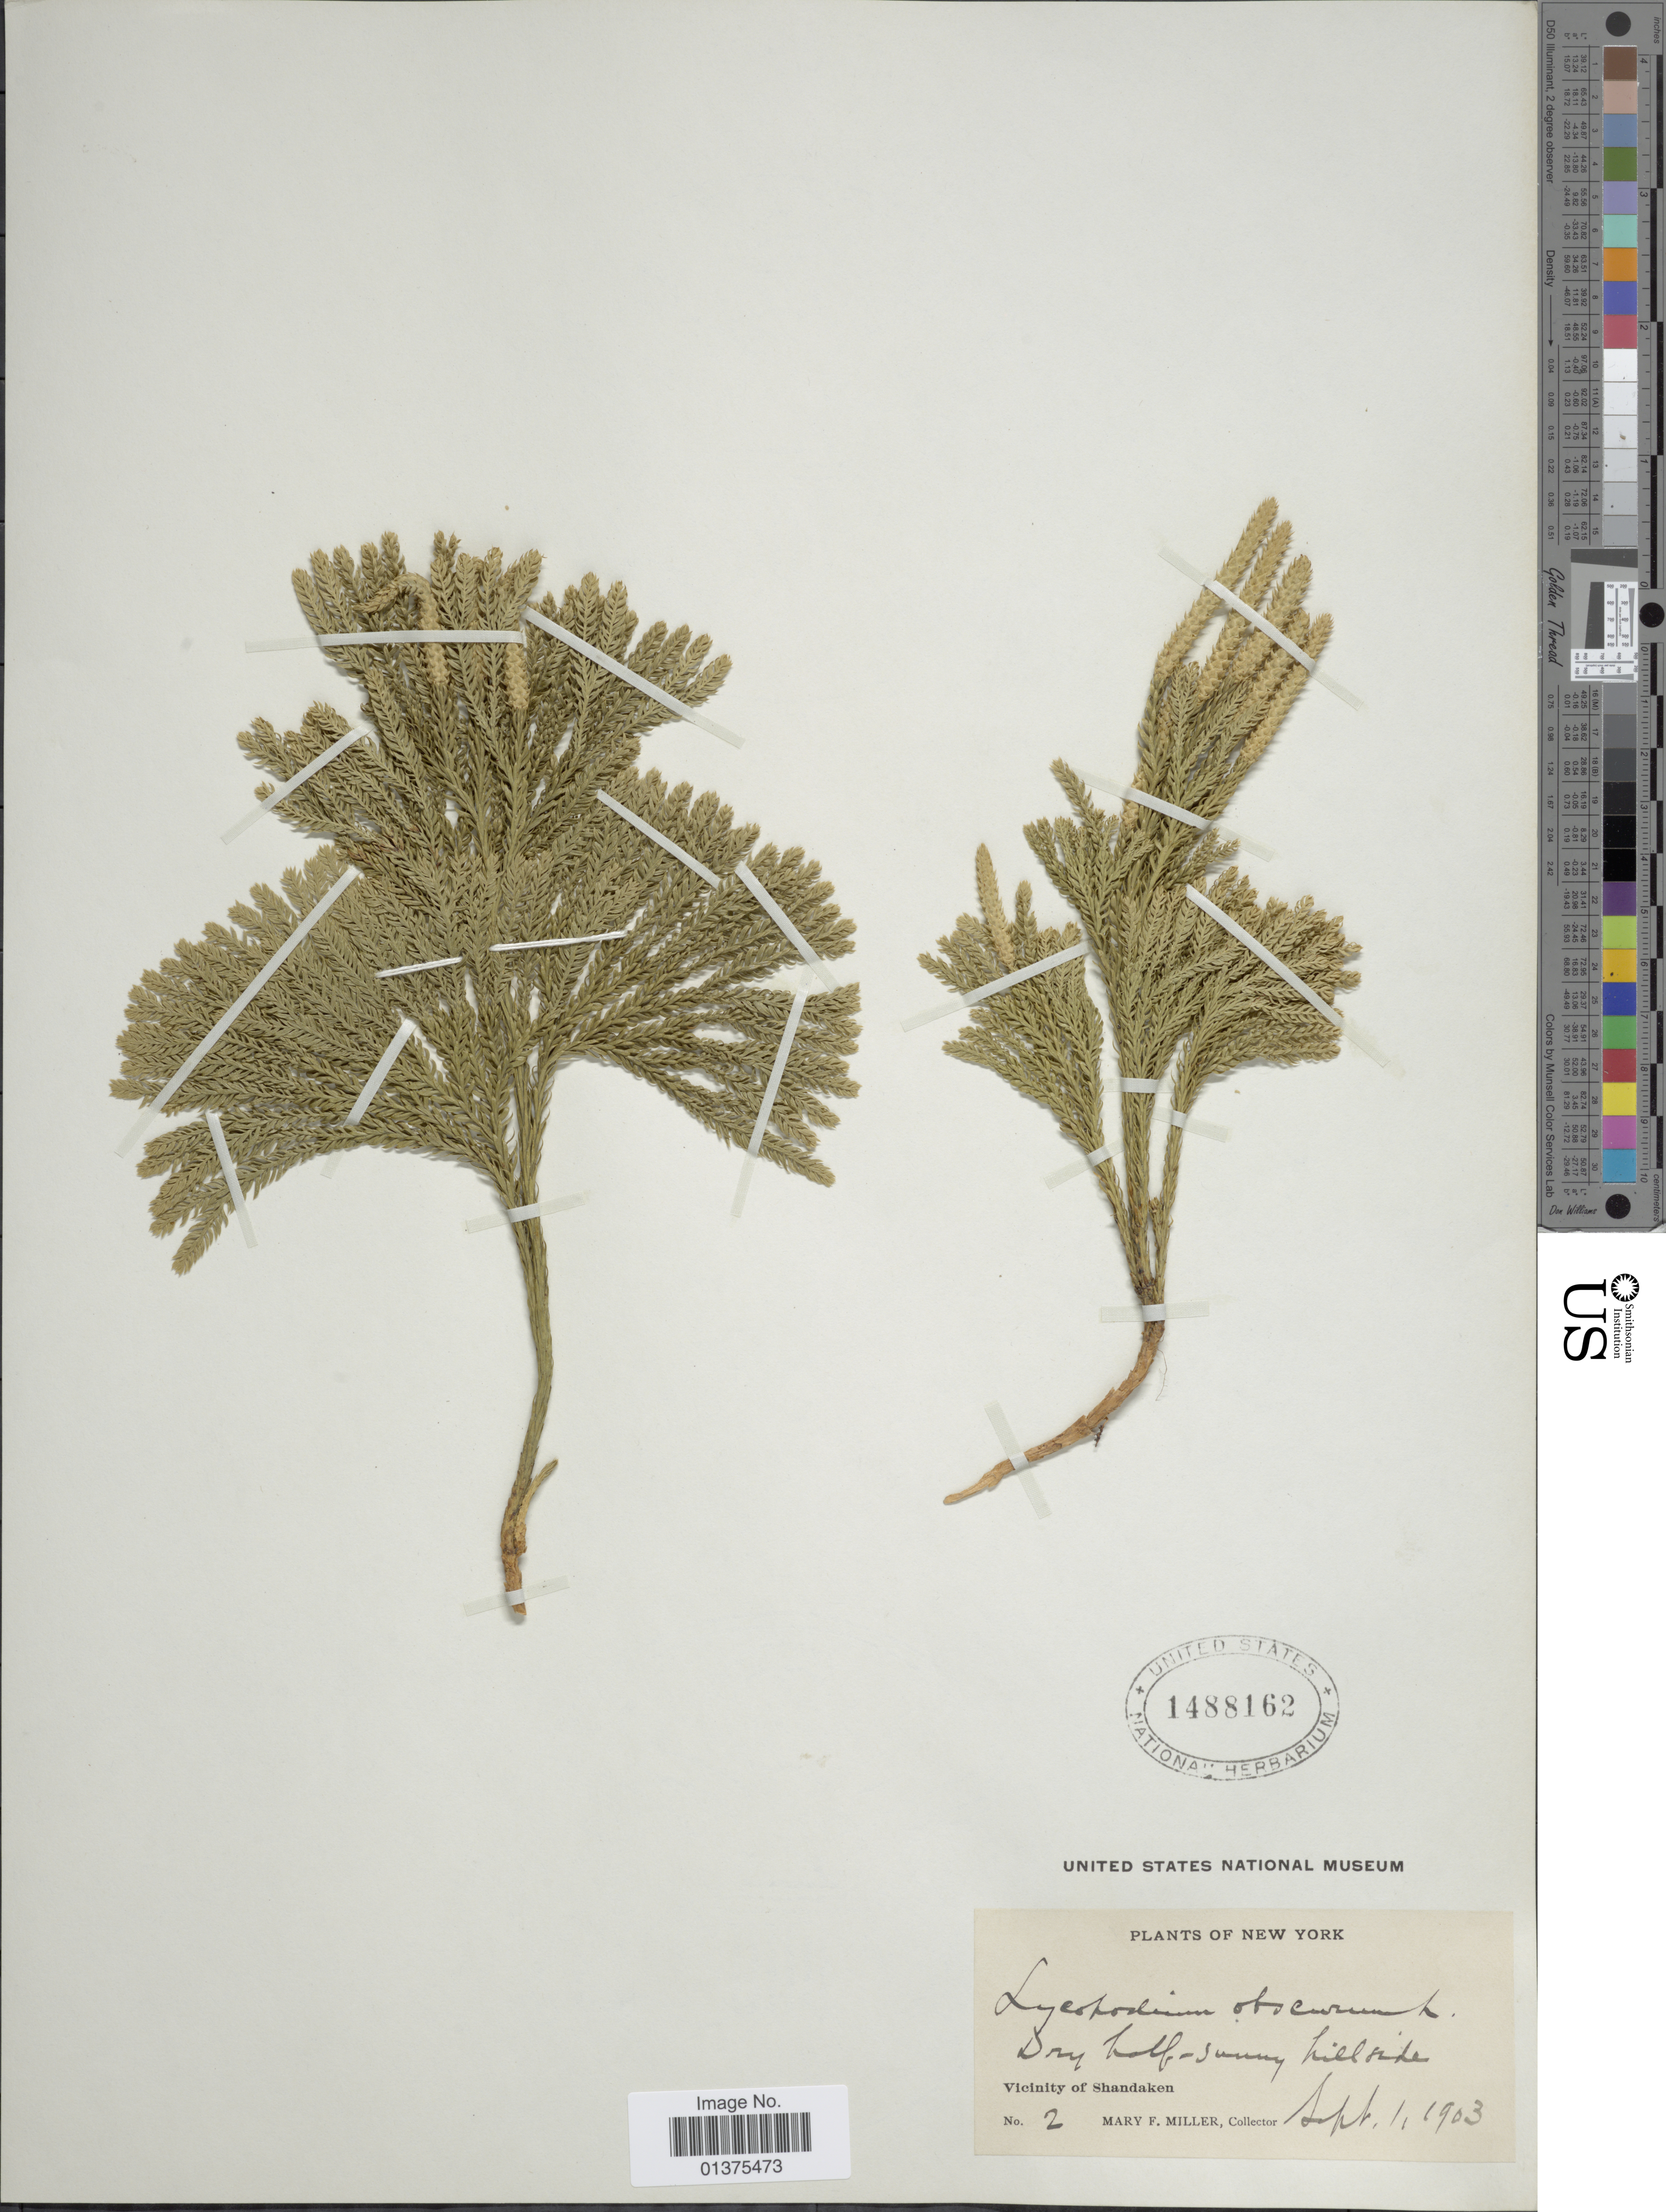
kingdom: Plantae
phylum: Tracheophyta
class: Lycopodiopsida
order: Lycopodiales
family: Lycopodiaceae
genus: Dendrolycopodium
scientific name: Dendrolycopodium obscurum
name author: (L.) A. Haines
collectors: M. F. Miller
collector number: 2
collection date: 1903-09-01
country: United States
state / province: New York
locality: Vicinity of Shandaken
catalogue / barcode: US 1488162